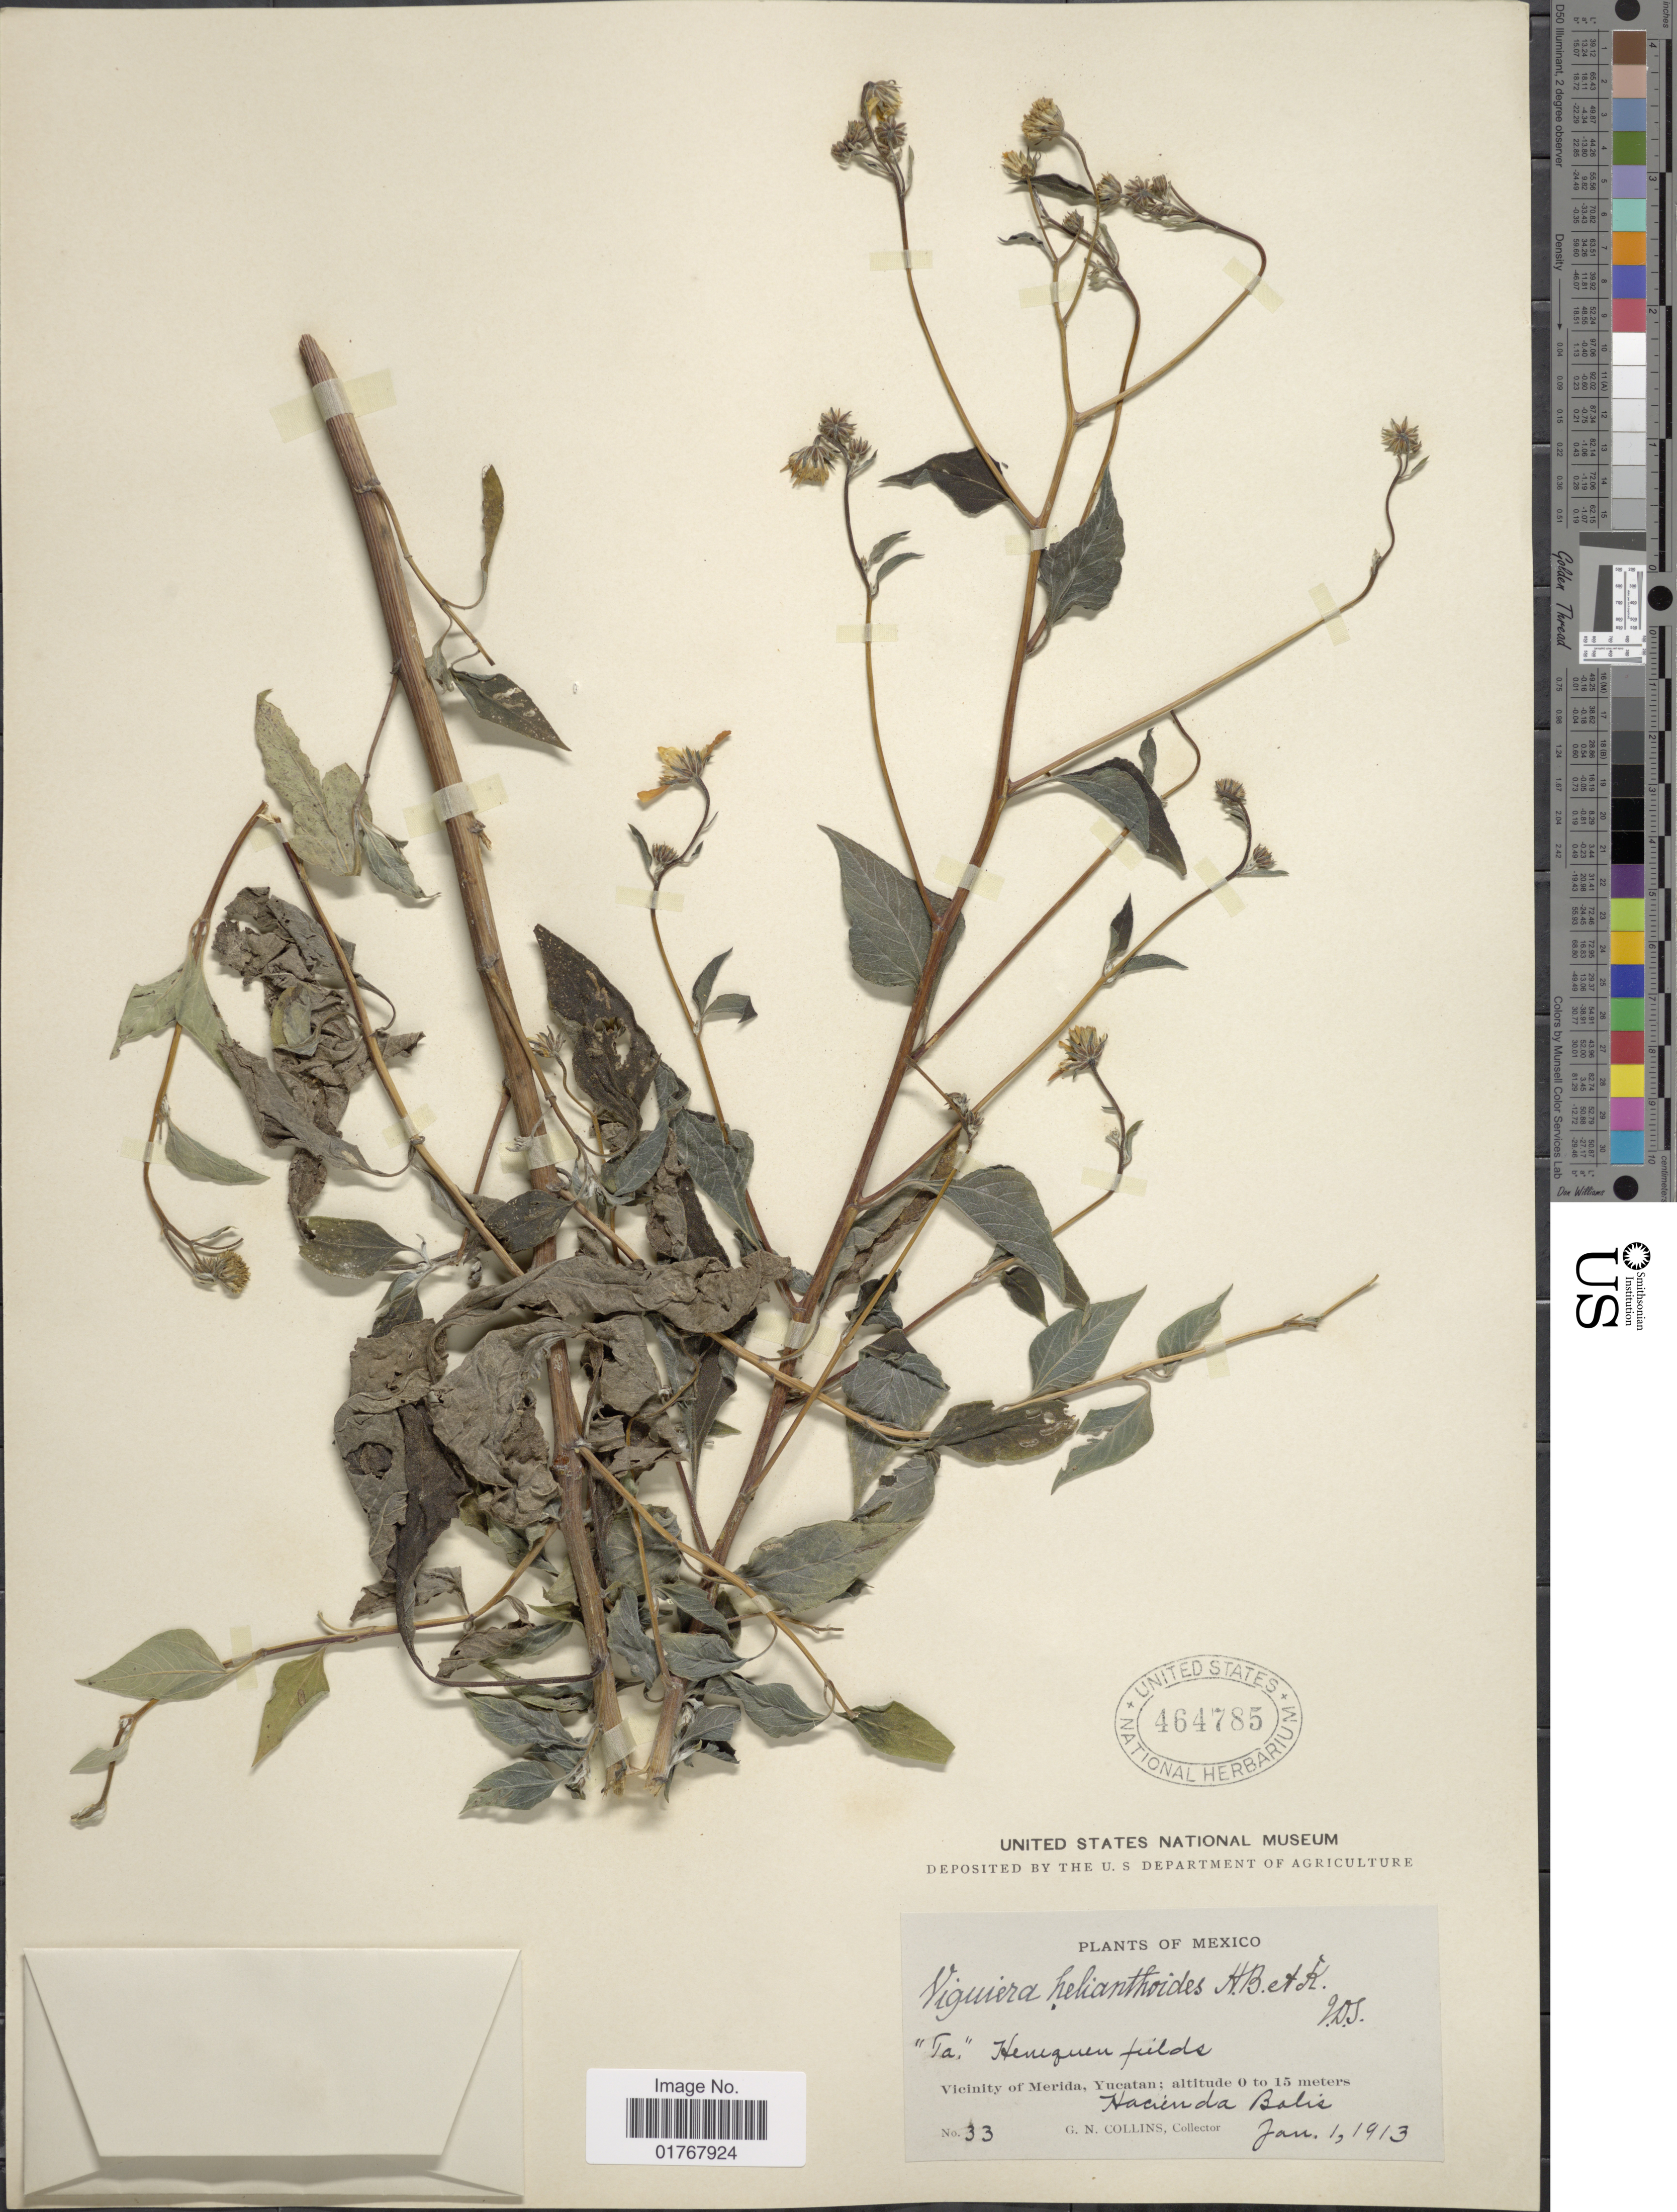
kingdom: Plantae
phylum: Tracheophyta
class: Magnoliopsida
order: Asterales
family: Asteraceae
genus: Viguiera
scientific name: Viguiera dentata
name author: (Cav.) Spreng.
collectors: G. Collins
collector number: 33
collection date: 1913-01-01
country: Mexico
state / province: Yucatán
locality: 'Ta', Heneguen fields, Vicinity of Merida, Hacienda Balis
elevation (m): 0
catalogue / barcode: US 464785